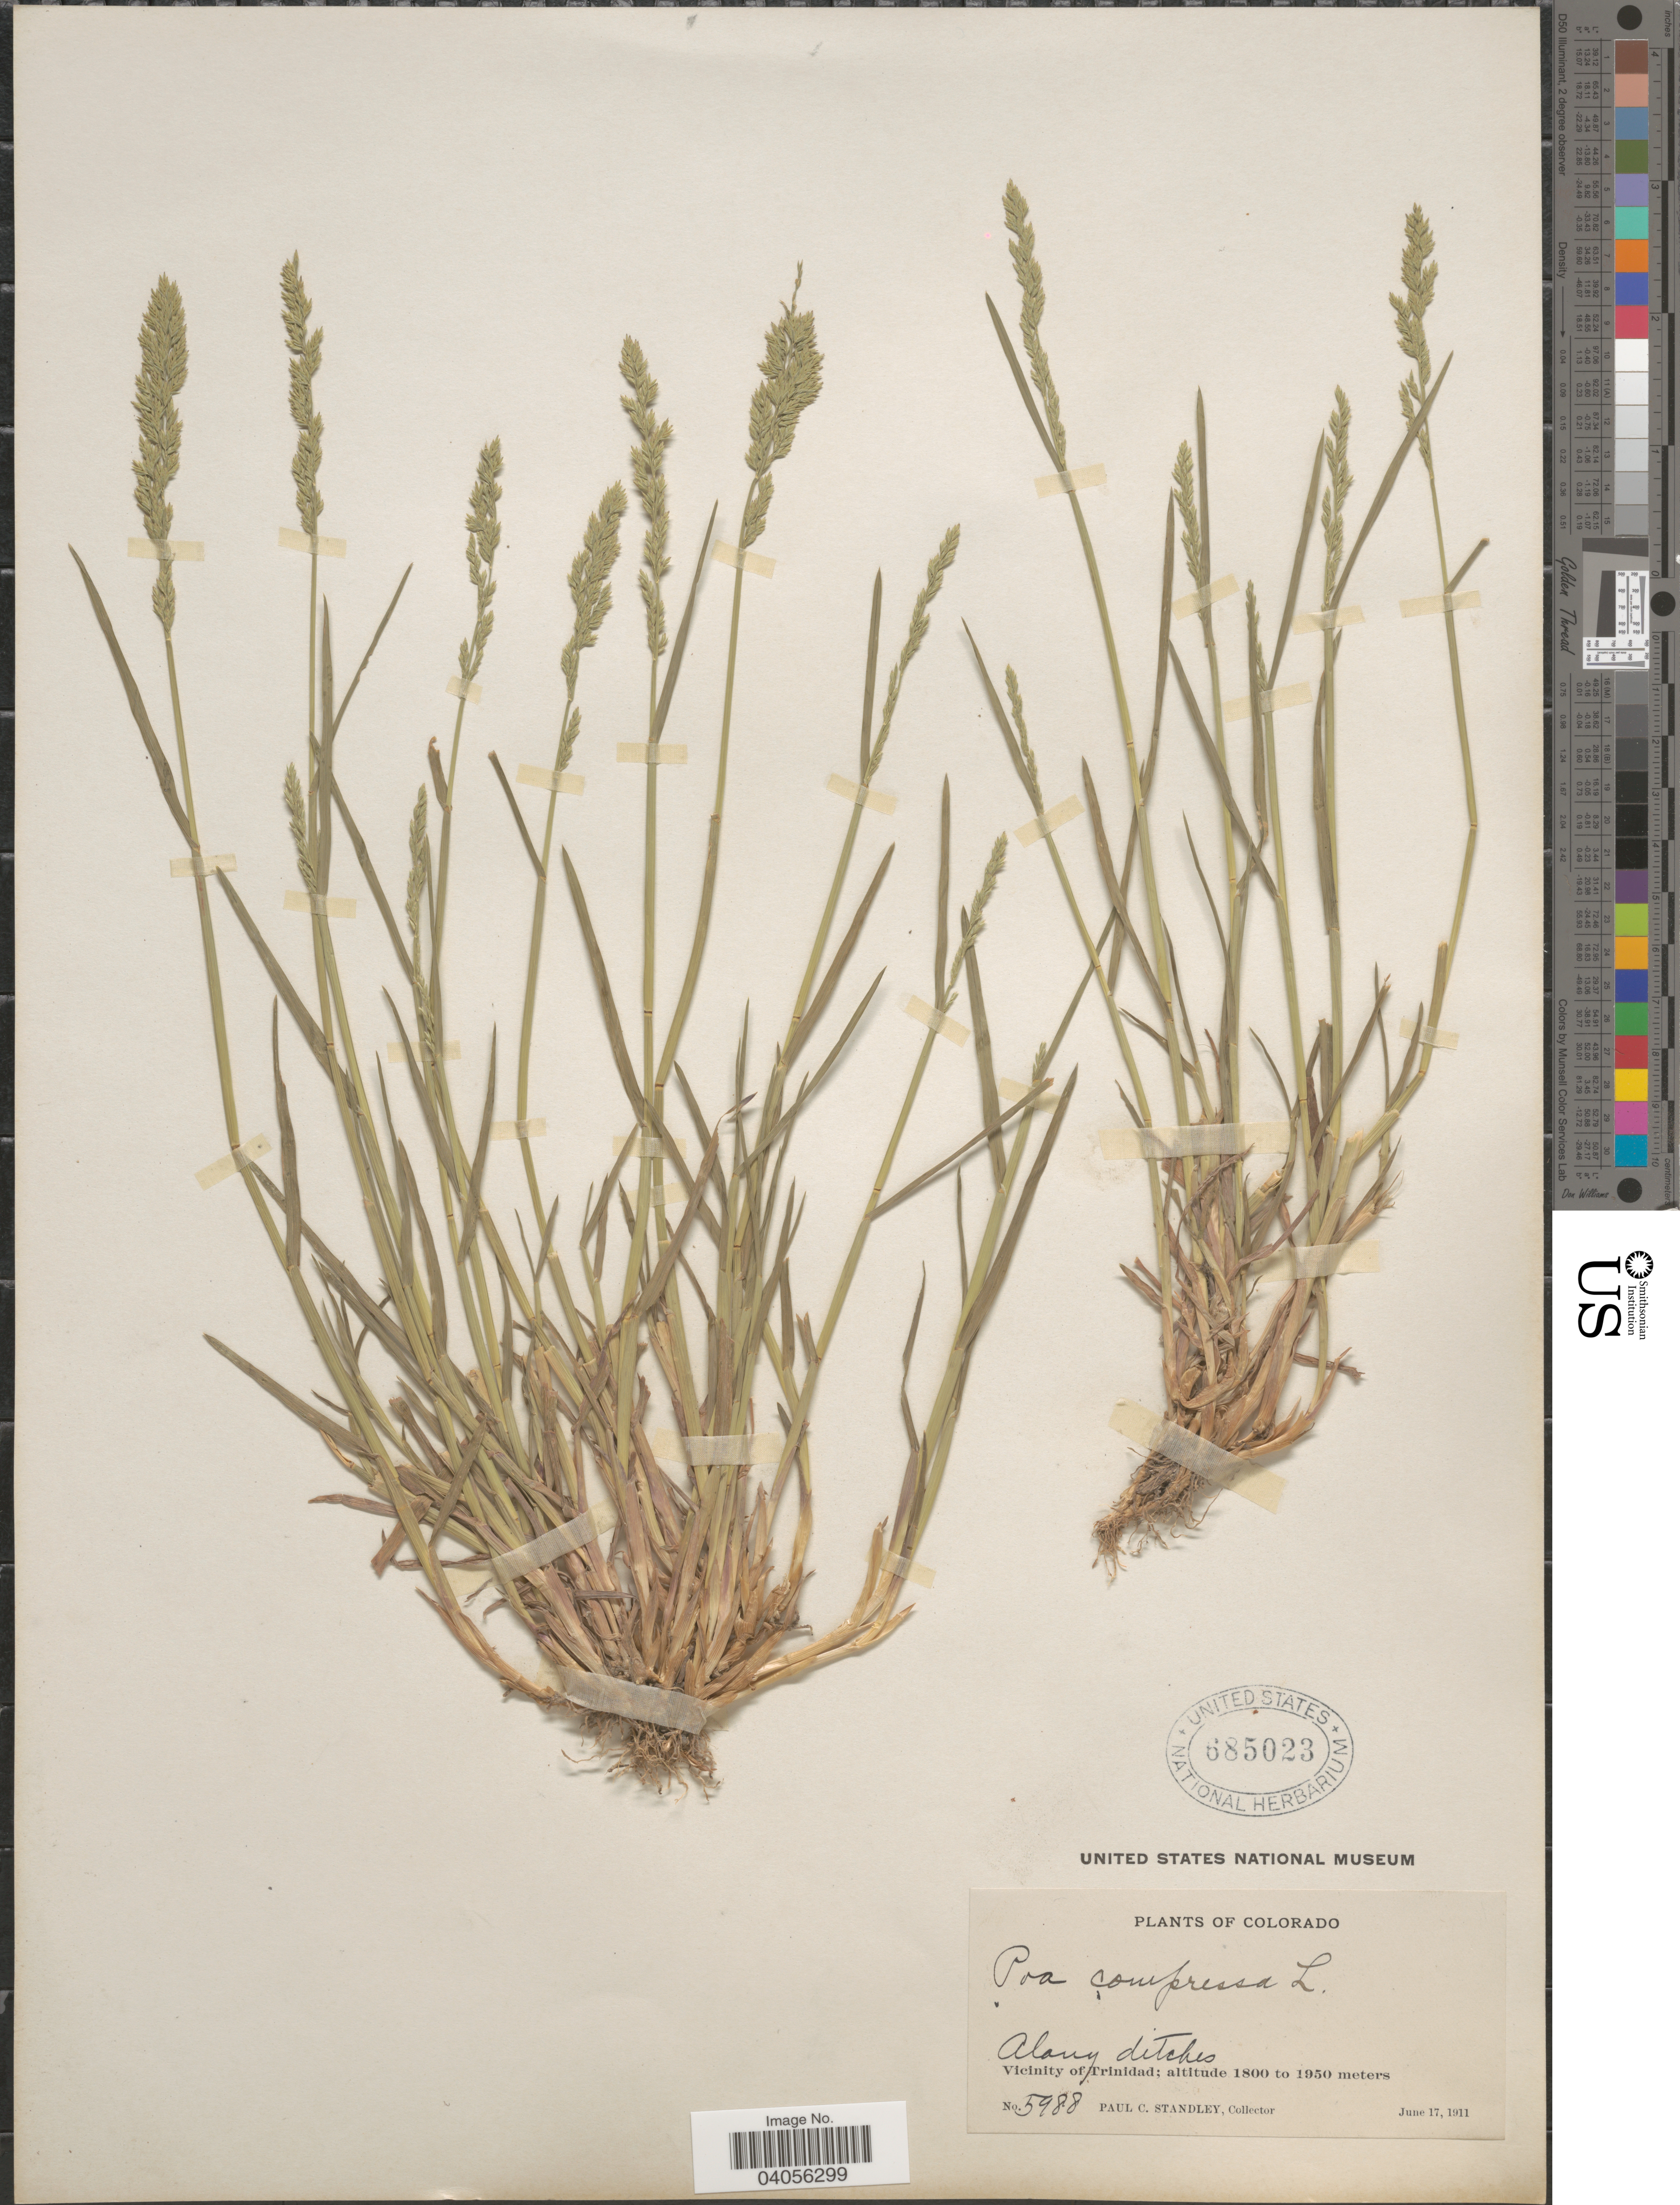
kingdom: Plantae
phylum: Tracheophyta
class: Liliopsida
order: Poales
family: Poaceae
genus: Poa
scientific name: Poa compressa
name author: L.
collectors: P. C. Standley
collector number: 5988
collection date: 1911-06-17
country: United States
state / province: Colorado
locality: Vicinity of Trinidad.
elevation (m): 1800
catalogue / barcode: US 685023